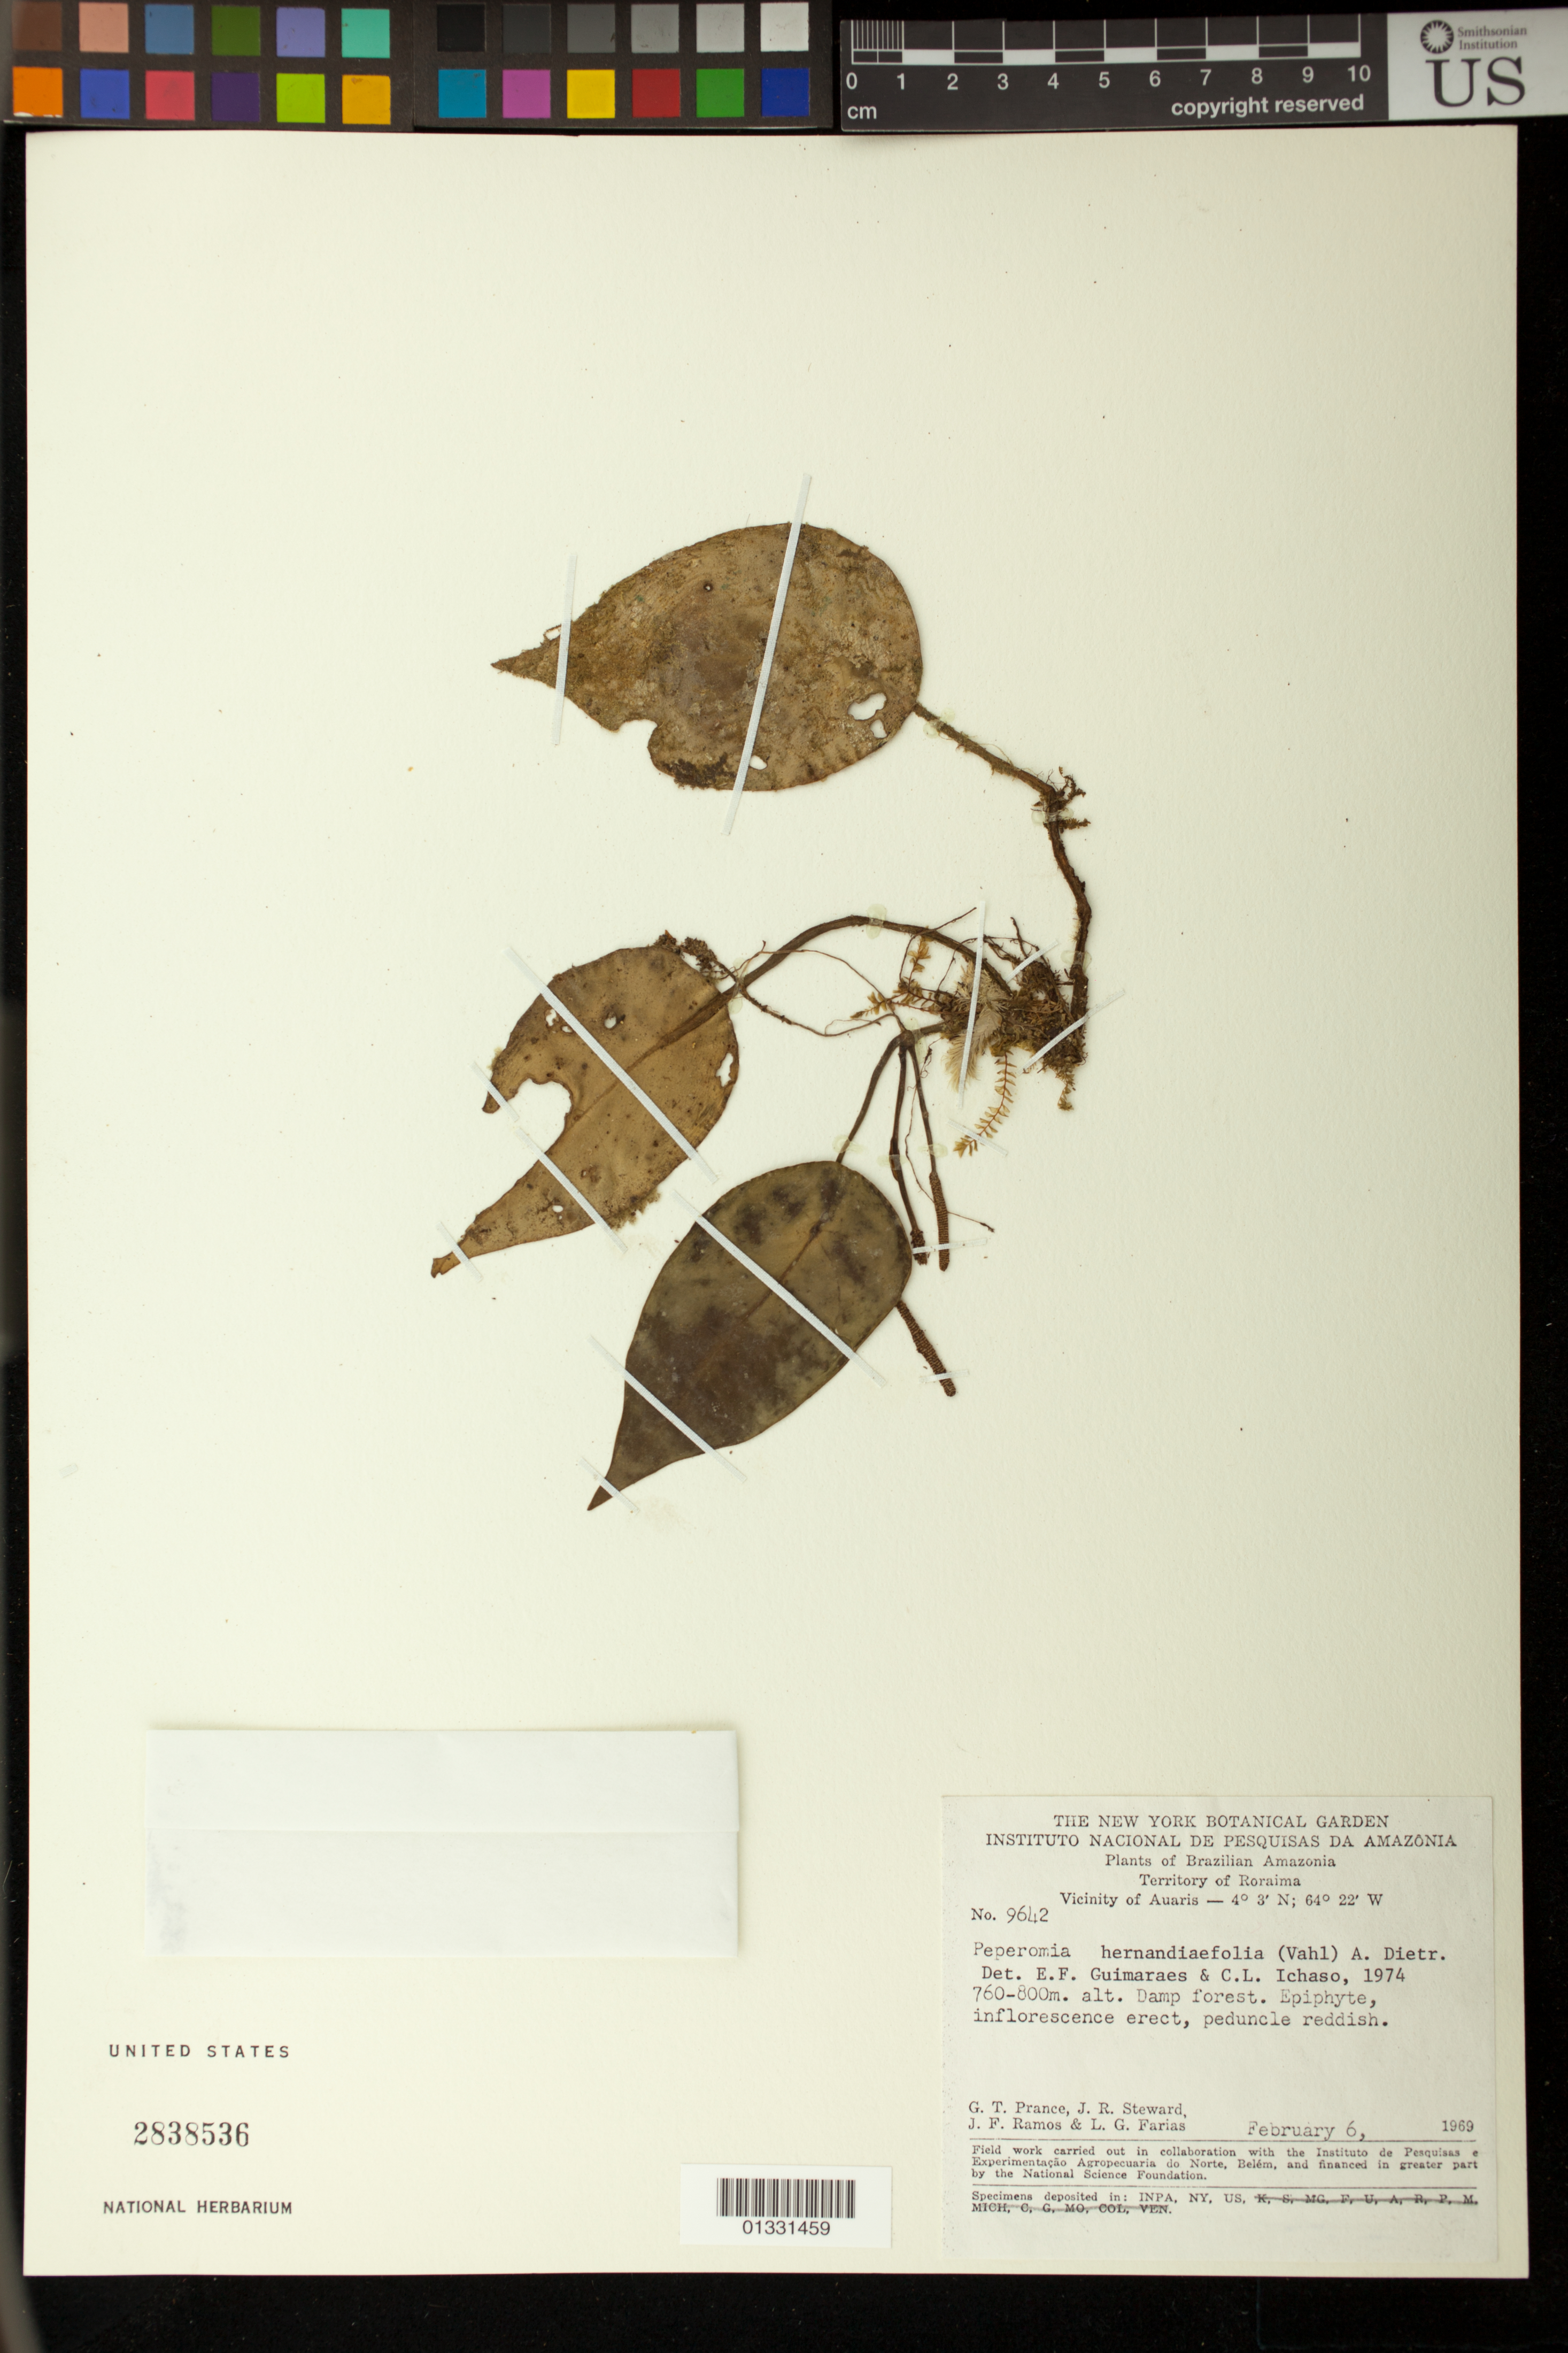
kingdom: Plantae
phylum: Tracheophyta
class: Magnoliopsida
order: Piperales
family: Piperaceae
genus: Peperomia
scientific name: Peperomia hernandiifolia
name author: (Vahl) A. Dietr.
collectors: G. T. Prance, J. R. Steward, J. F. Ramos & L. G. Farias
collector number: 9642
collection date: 1969-02-06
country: Brazil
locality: Vicinity of Auaris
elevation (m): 760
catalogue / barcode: US 2838536